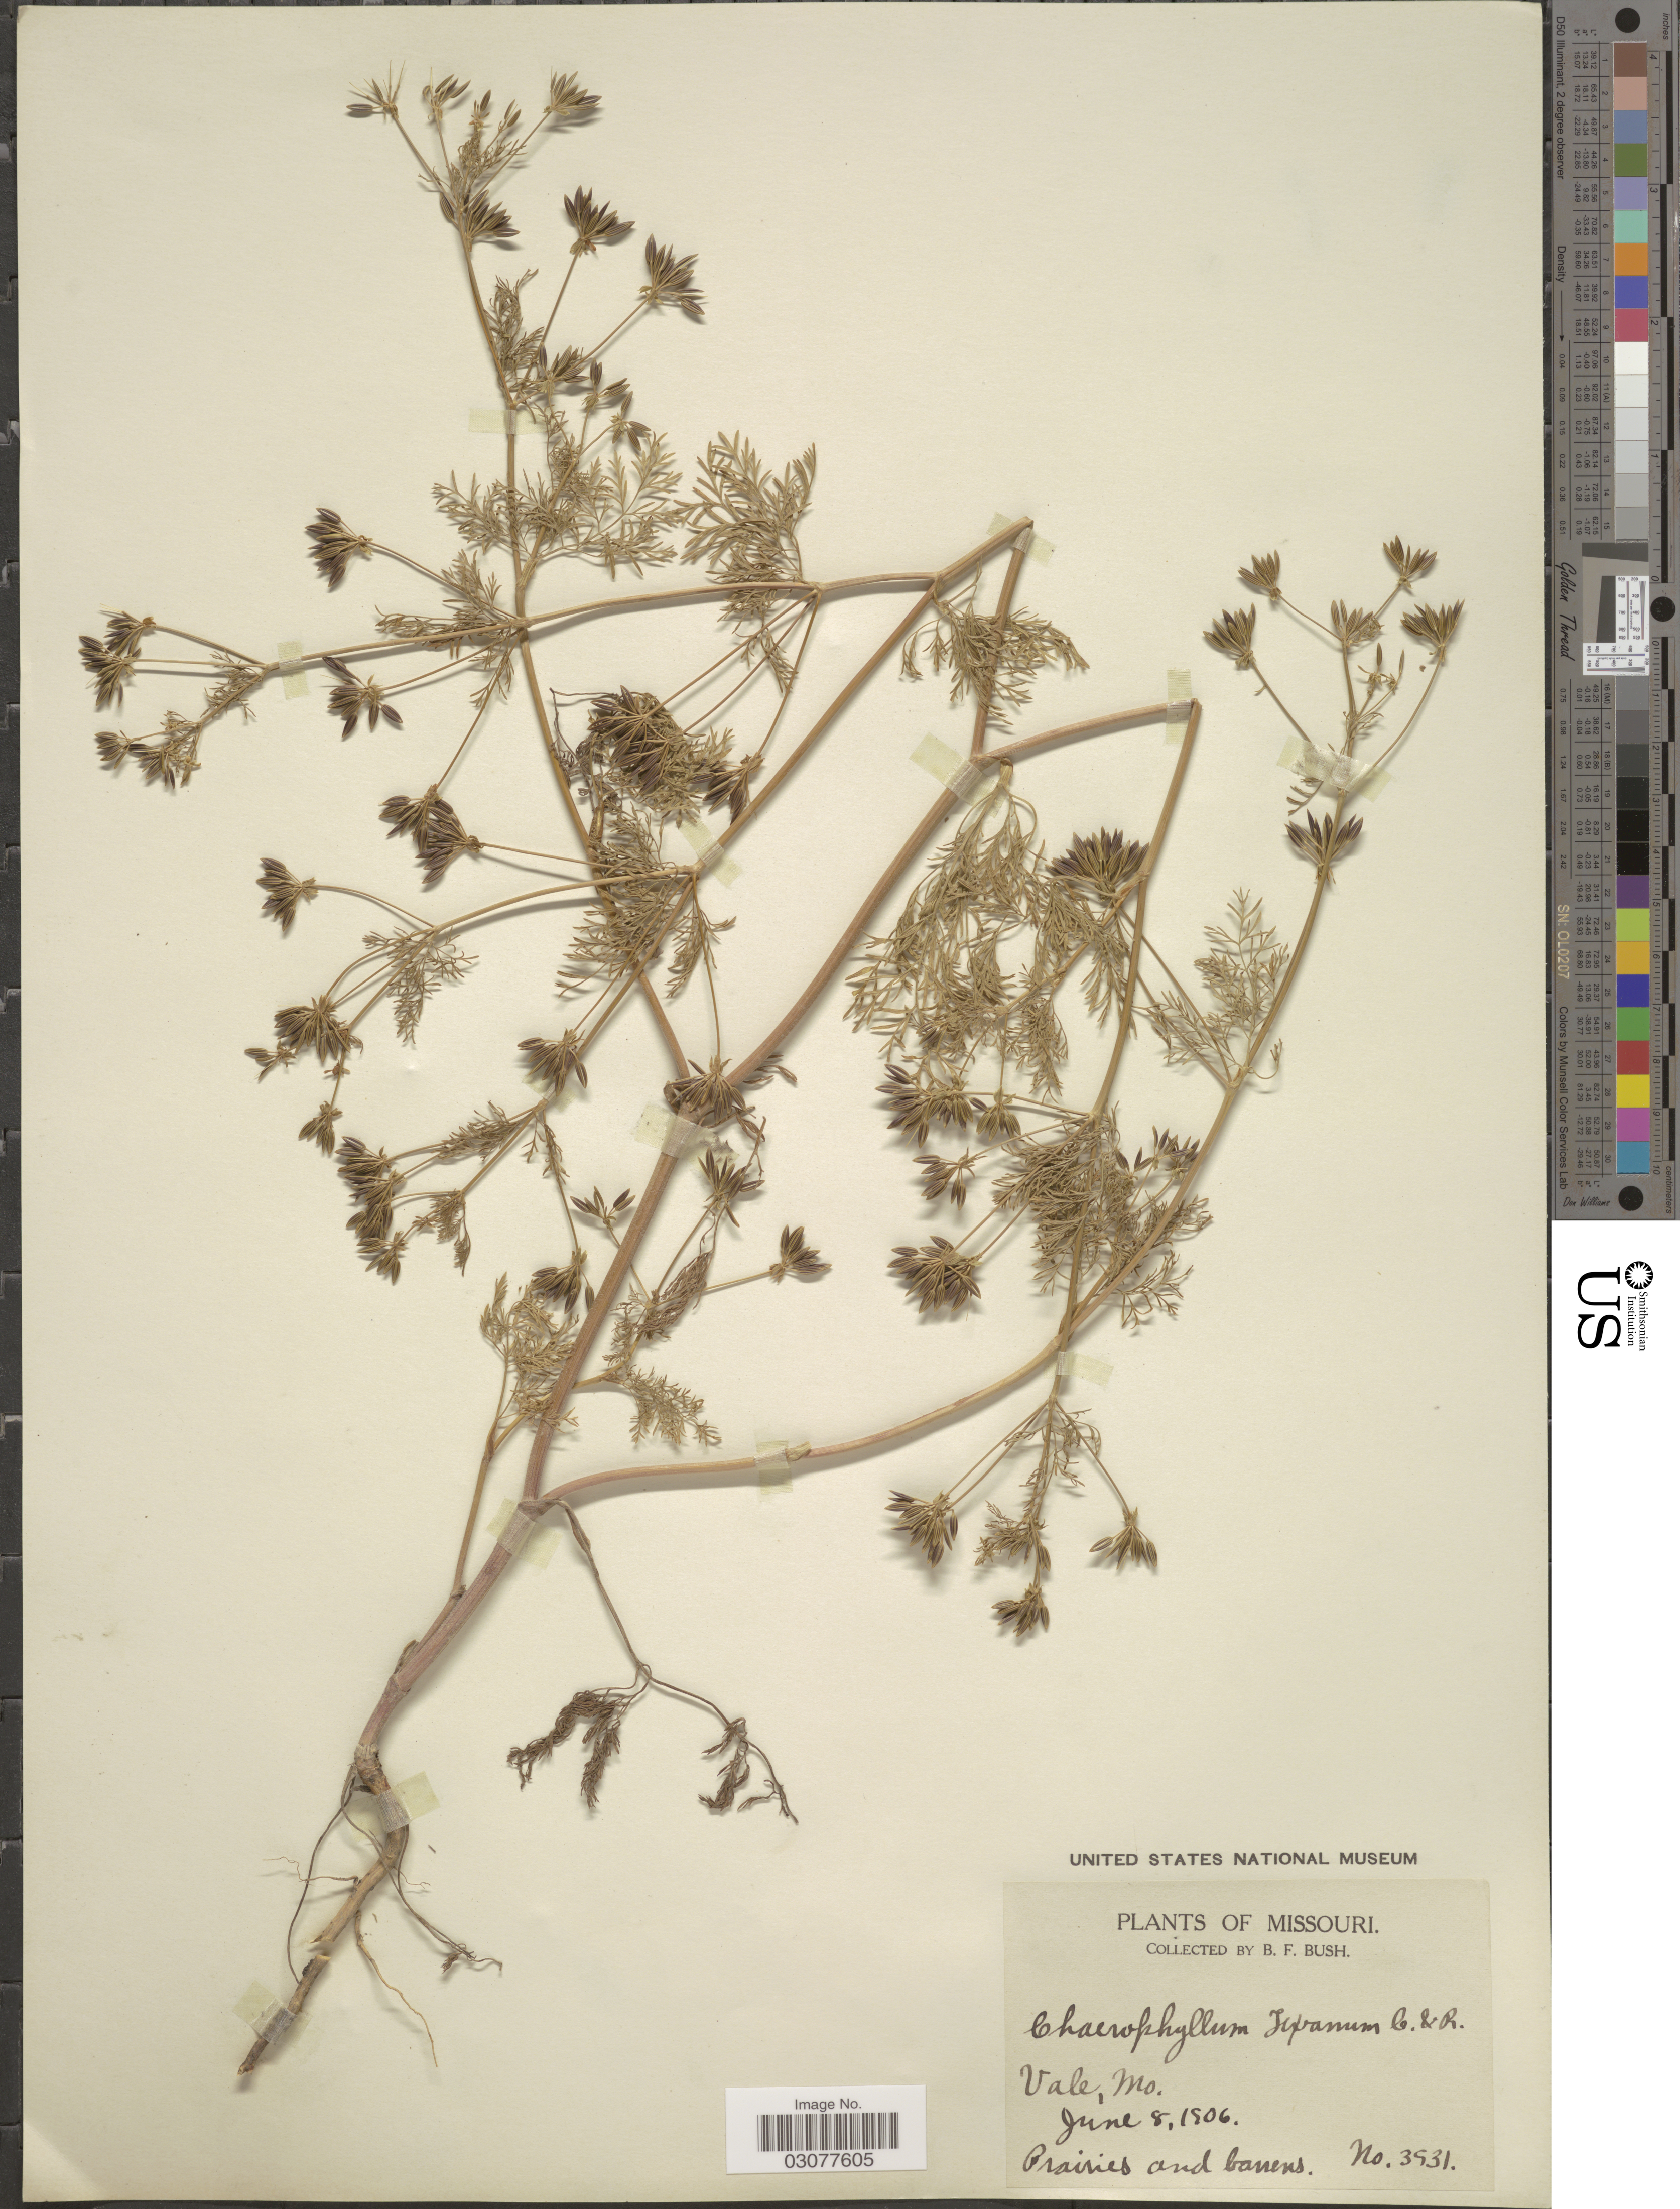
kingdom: Plantae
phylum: Tracheophyta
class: Magnoliopsida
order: Apiales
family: Apiaceae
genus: Chaerophyllum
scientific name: Chaerophyllum texanum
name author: J.M. Coult. & Rose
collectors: B. F. Bush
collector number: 3931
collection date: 1906-06-08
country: United States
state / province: Missouri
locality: Vale.